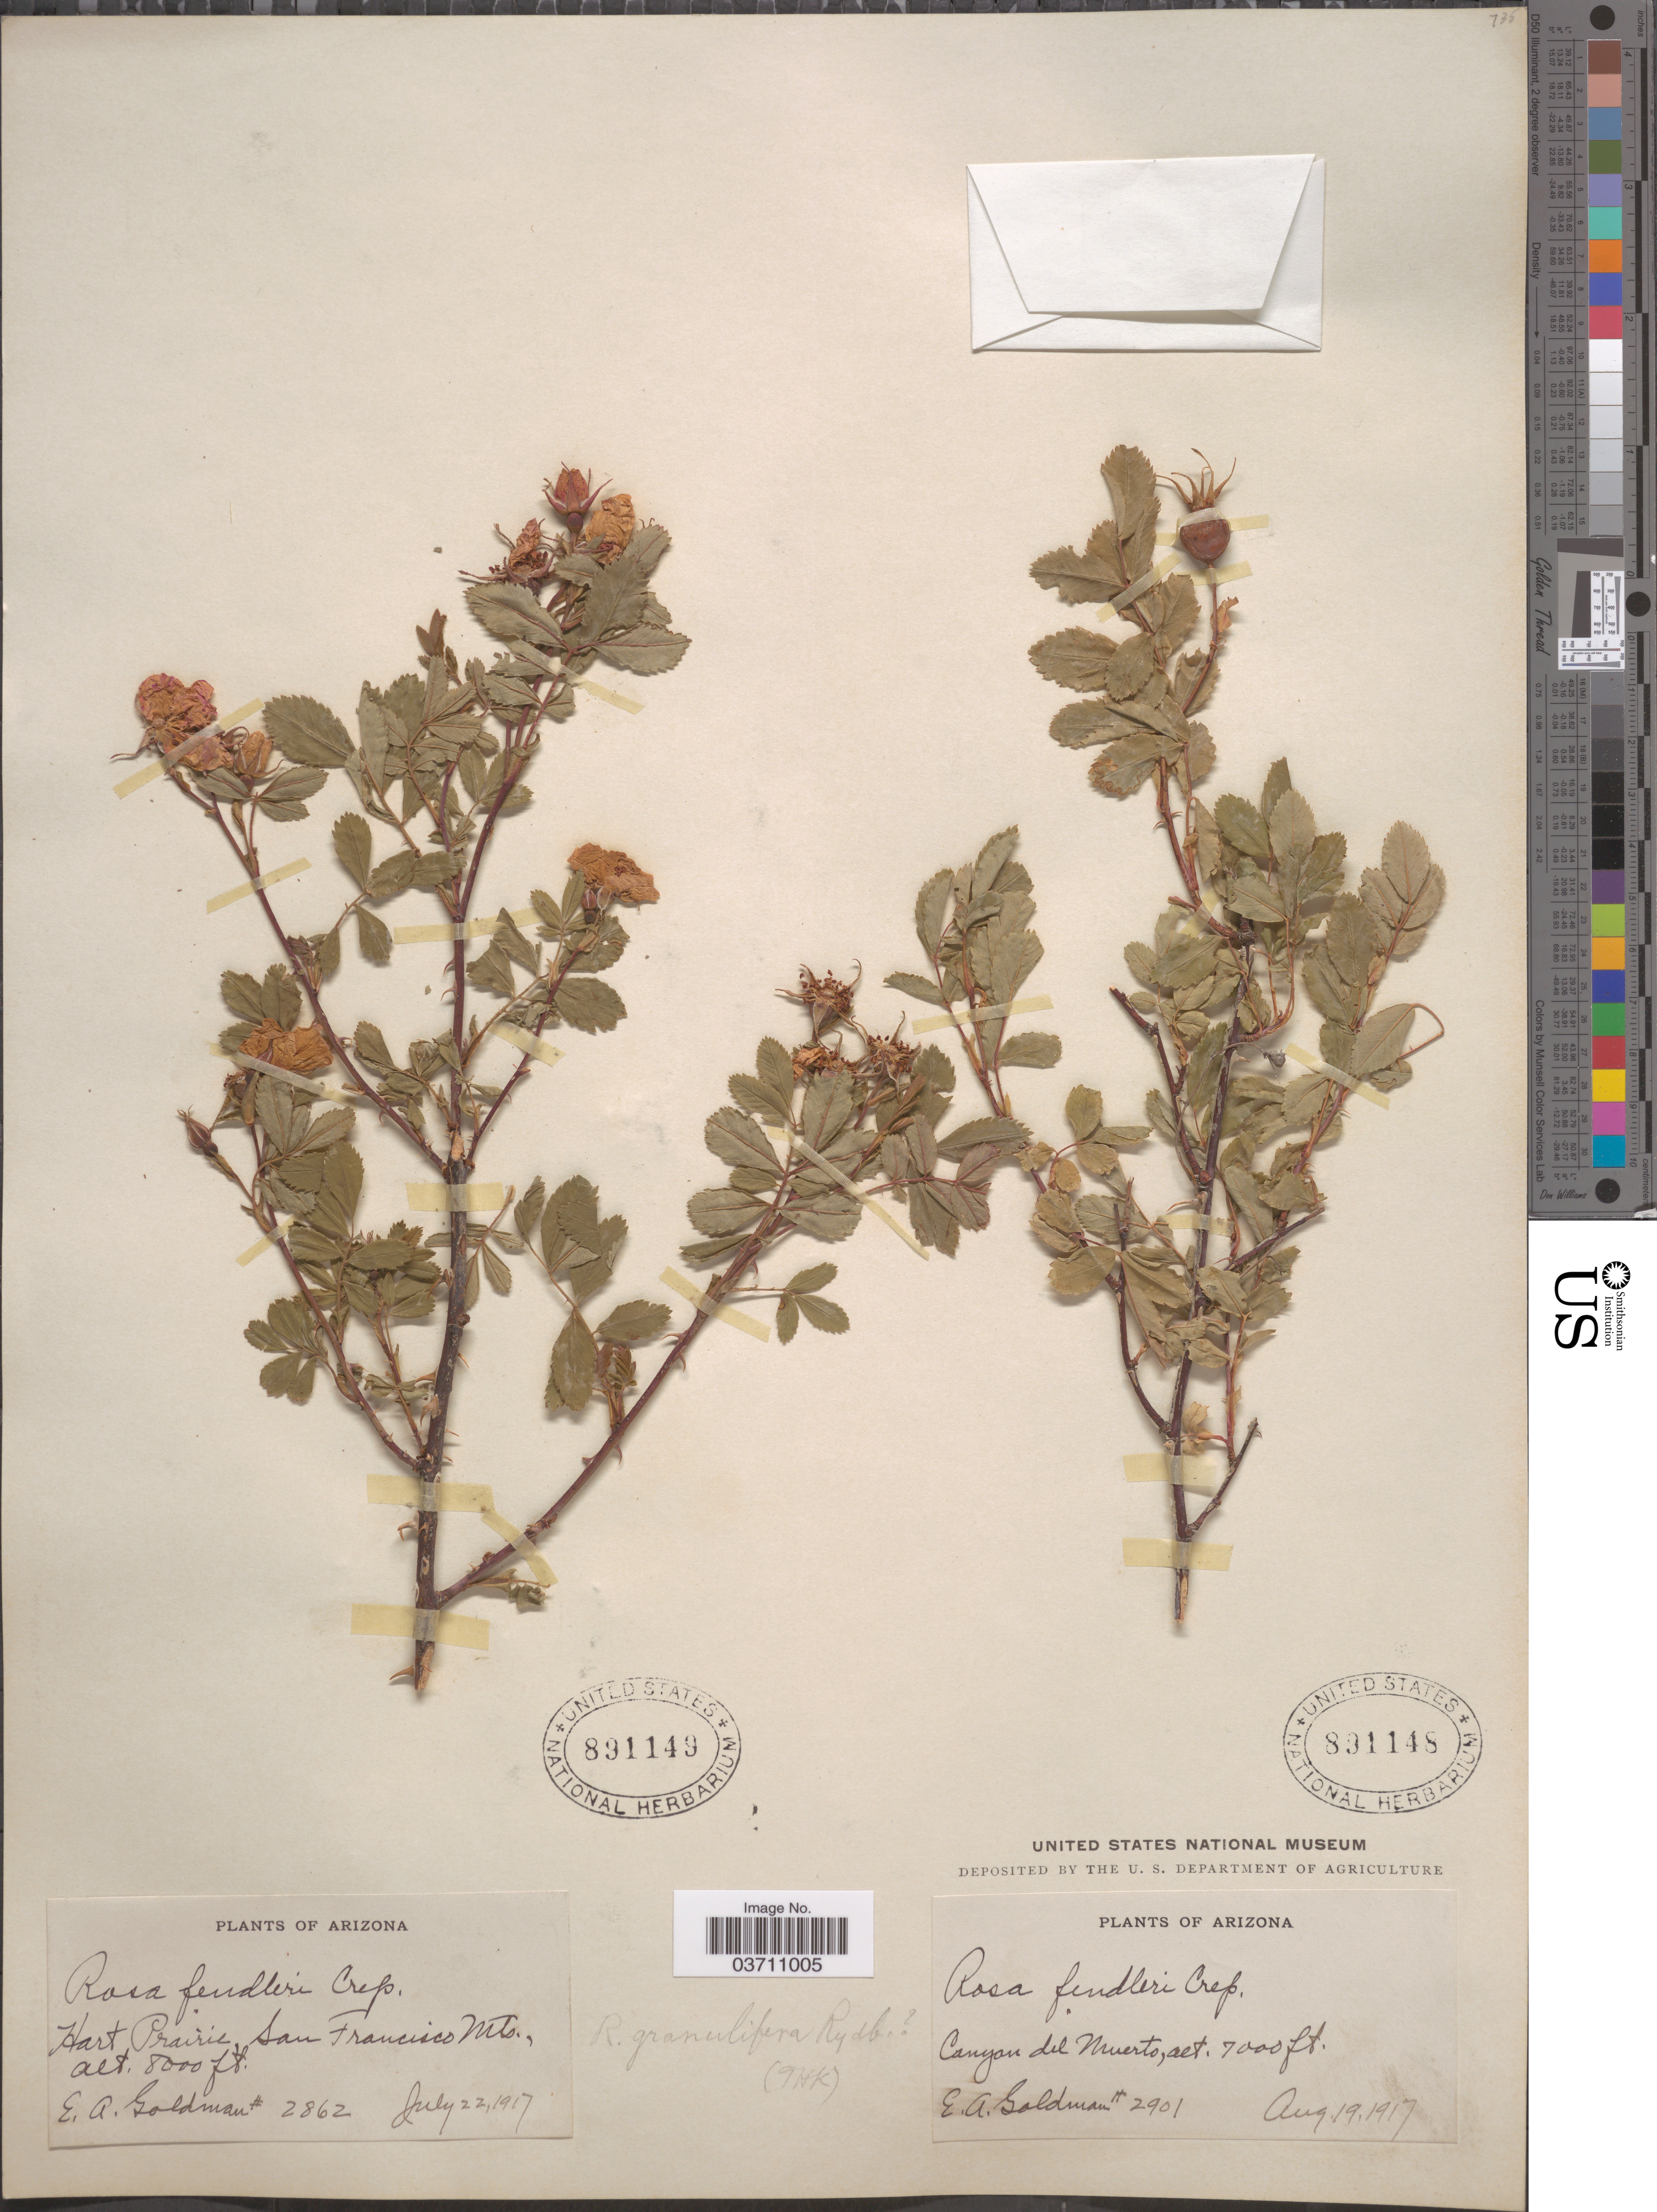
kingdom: Plantae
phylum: Tracheophyta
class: Magnoliopsida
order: Rosales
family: Rosaceae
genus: Rosa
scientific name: Rosa fendleri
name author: Crép.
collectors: E. A. Goldman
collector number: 2901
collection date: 1917-08-19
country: United States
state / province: Arizona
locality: Canyon del Muerto.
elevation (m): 2134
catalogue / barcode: US 891148-2